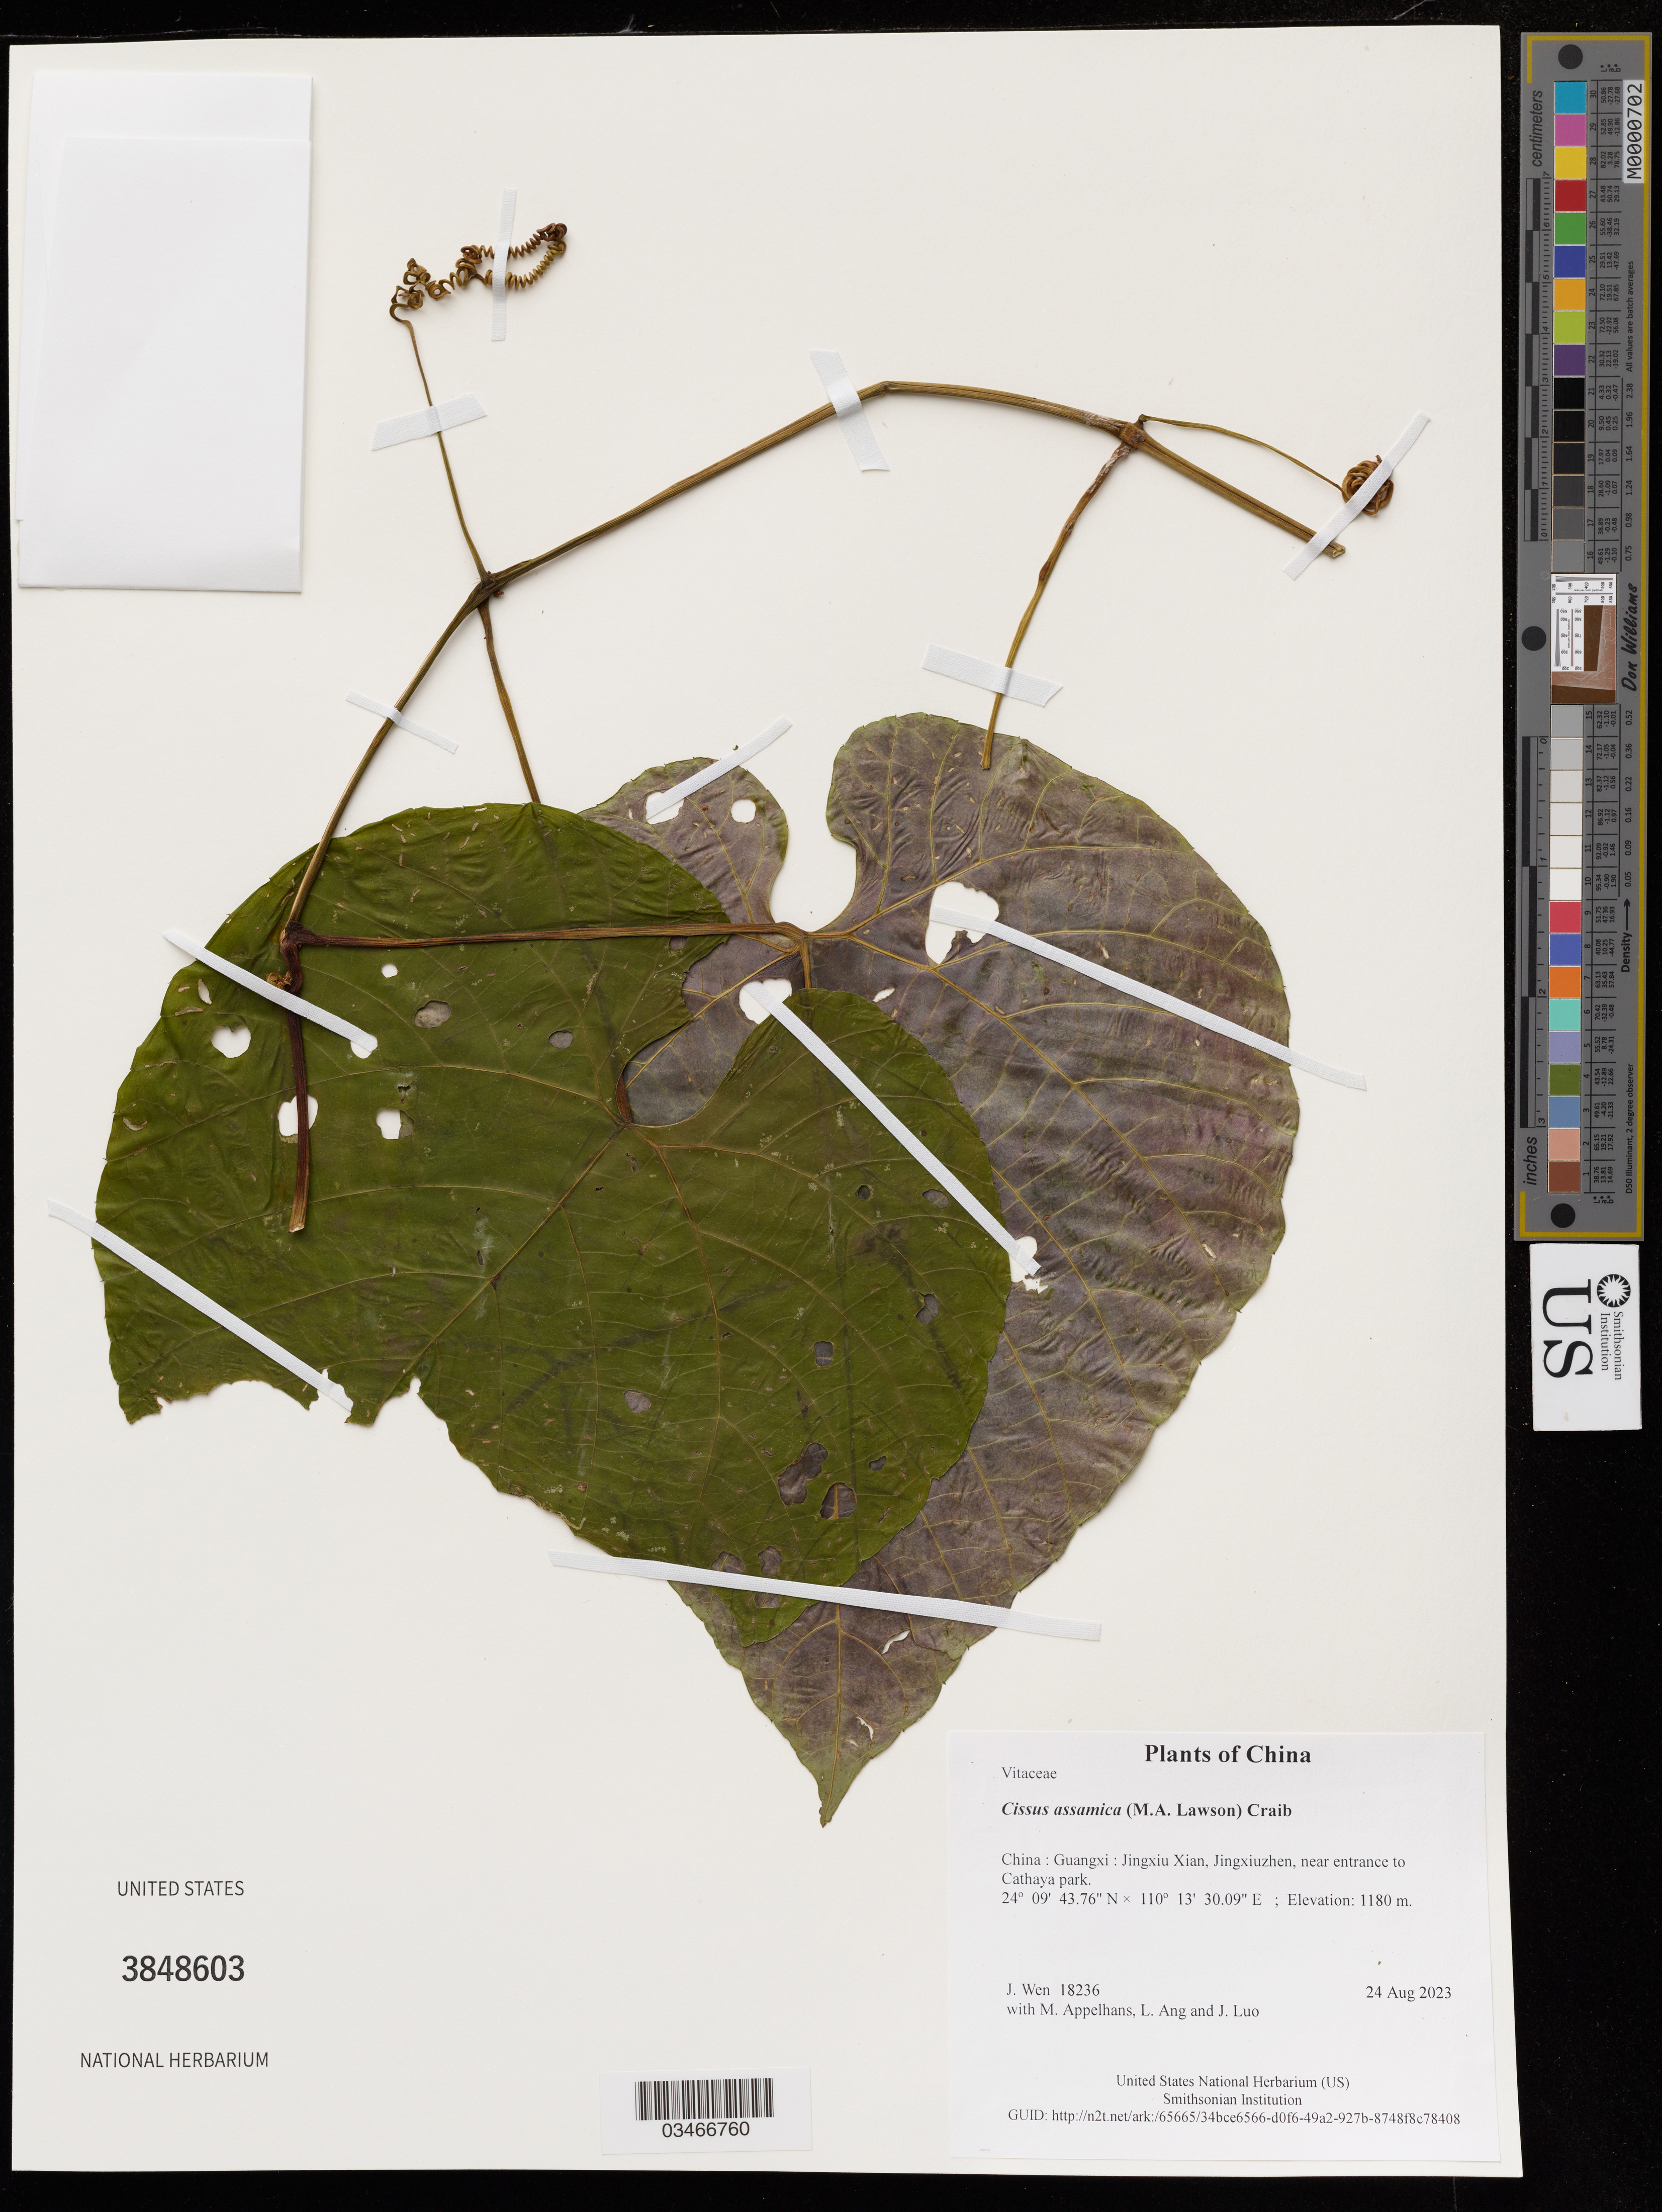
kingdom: Plantae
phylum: Tracheophyta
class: Magnoliopsida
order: Vitales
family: Vitaceae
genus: Cissus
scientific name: Cissus assamica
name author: (M.A. Lawson) Craib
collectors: J. Wen, M. Appelhans, L. Ang & J. Luo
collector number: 18236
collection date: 2023-08-24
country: China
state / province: Guangxi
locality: Jingxiu Xian, Jingxiuzhen, near entrance to Cathaya park.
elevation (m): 1180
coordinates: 24.162155 N, 110.225025 E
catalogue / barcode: US 3848603